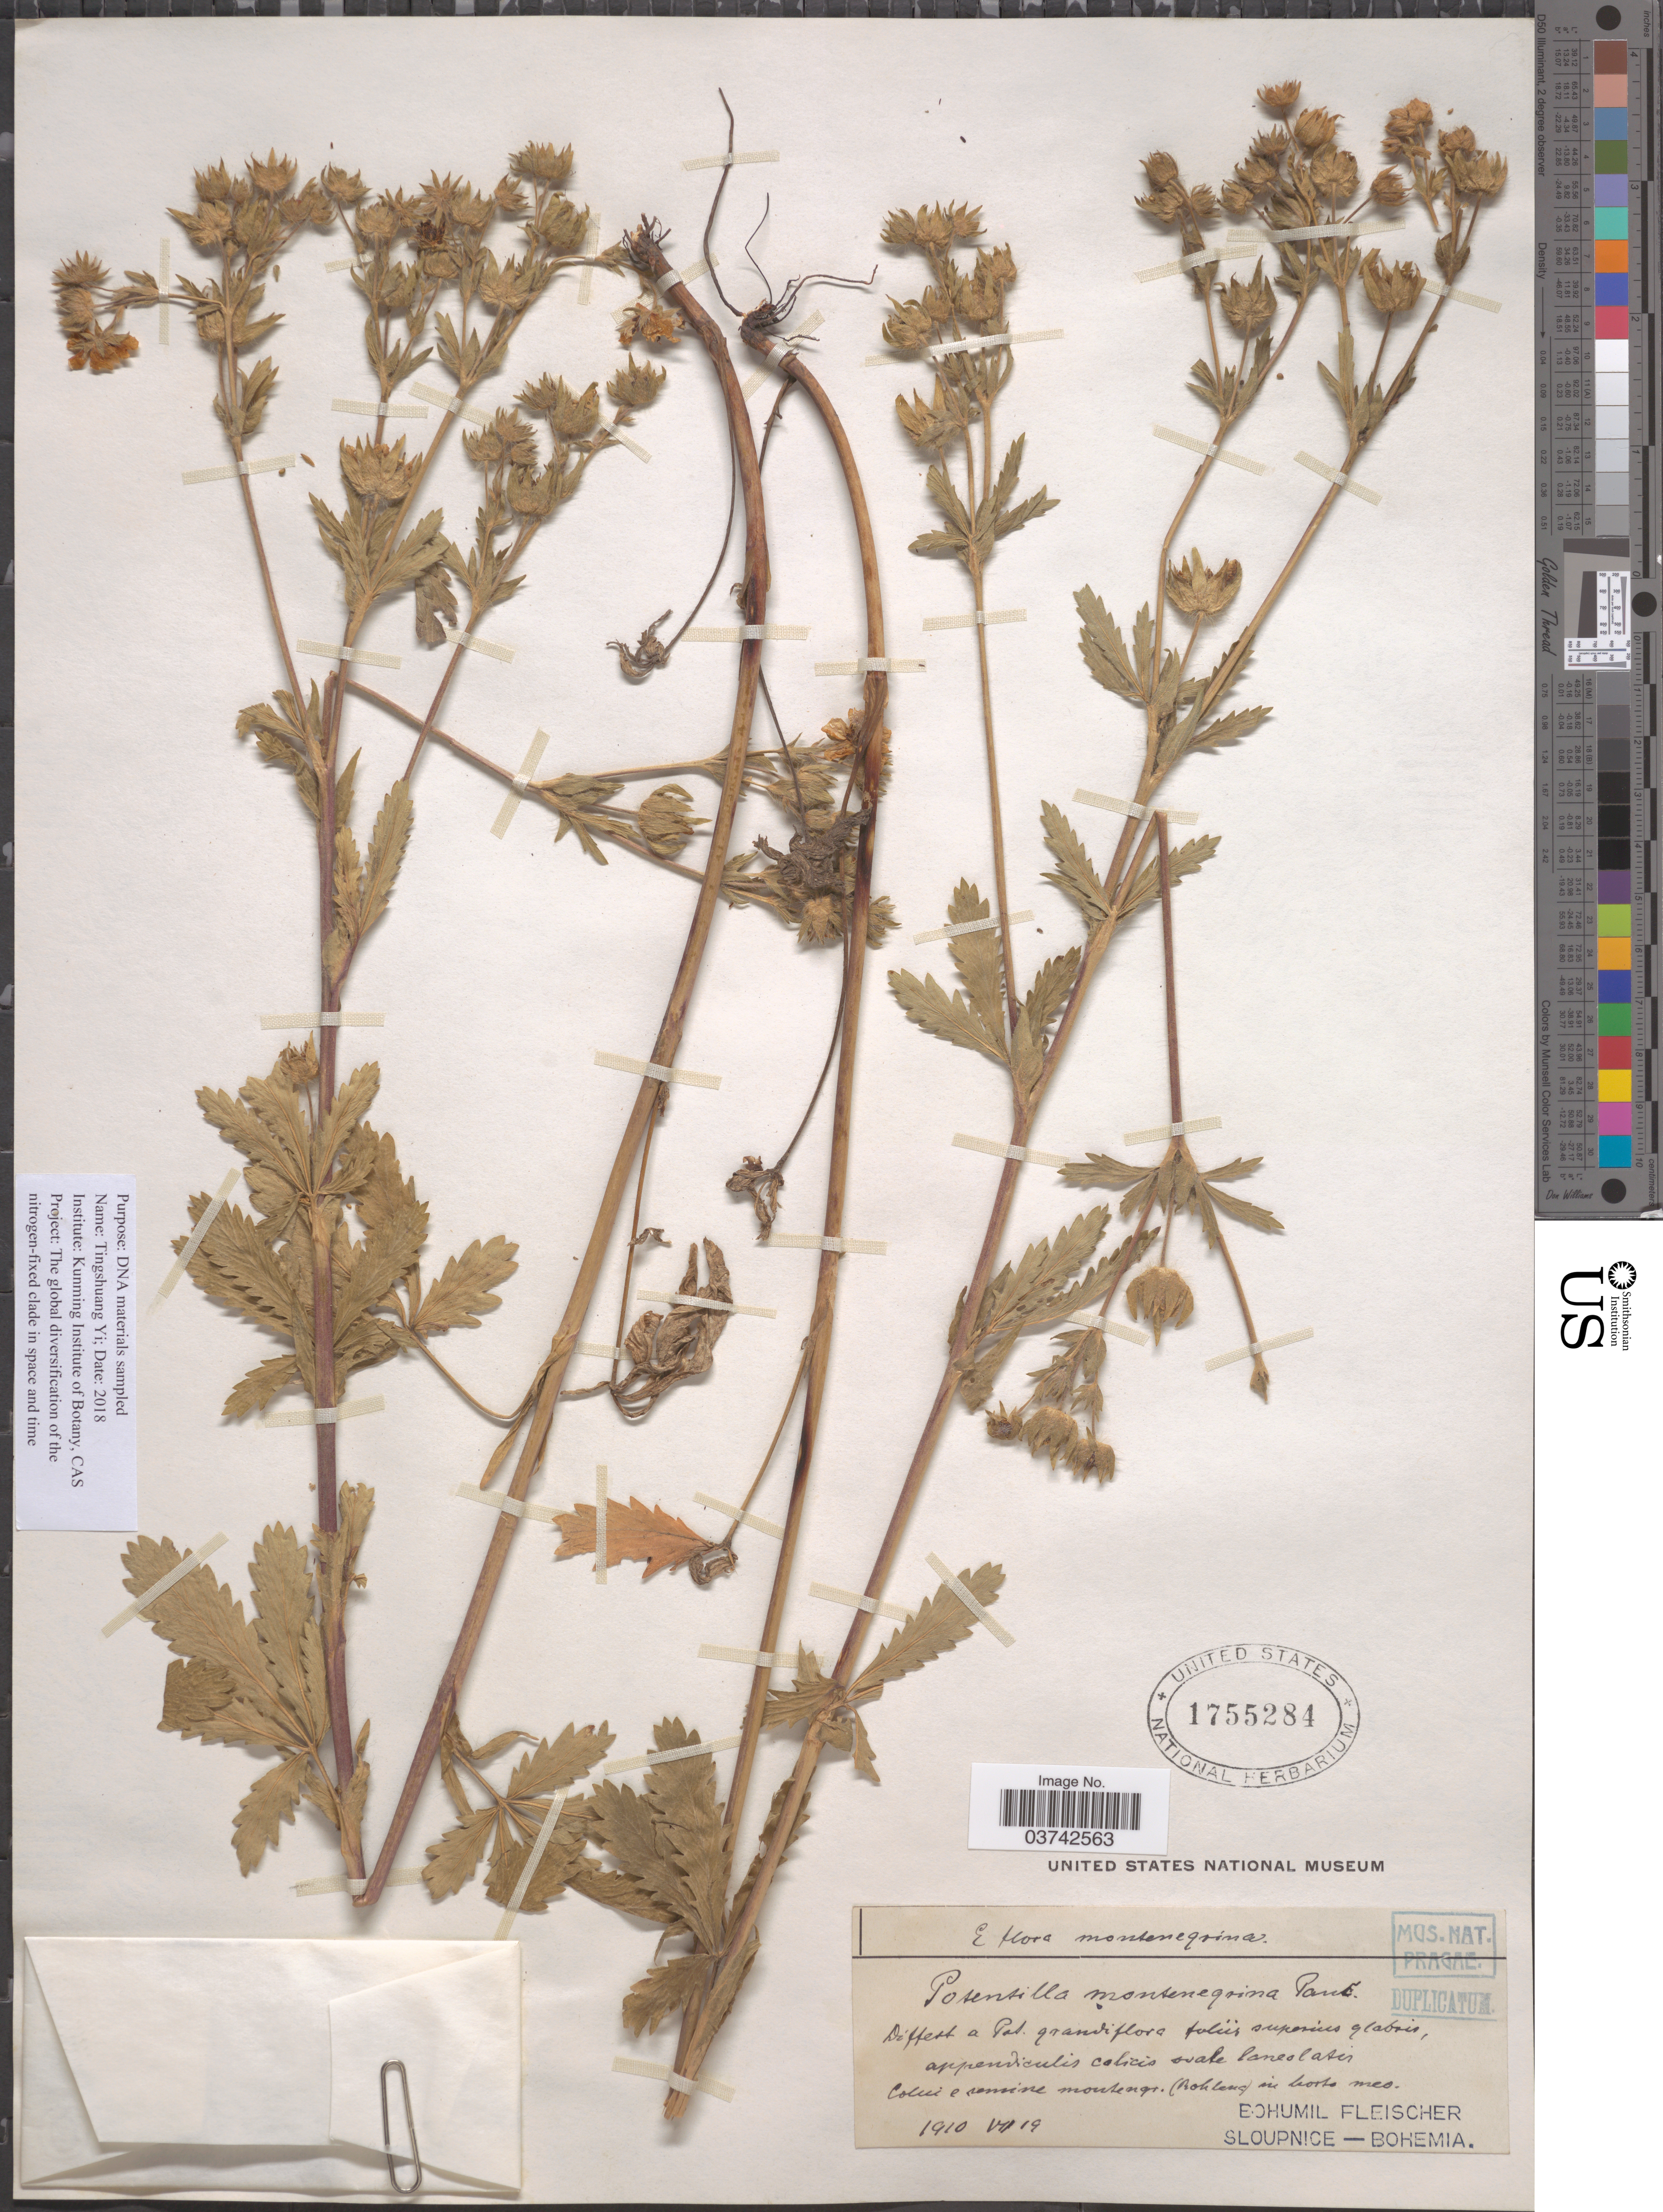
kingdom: Plantae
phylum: Tracheophyta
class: Magnoliopsida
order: Rosales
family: Rosaceae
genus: Potentilla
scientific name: Potentilla montenegrina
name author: Pant.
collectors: B. Fleischer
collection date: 1910-07-19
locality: Montenegrina. (Bohleng) in horto meo.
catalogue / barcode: US 1755284